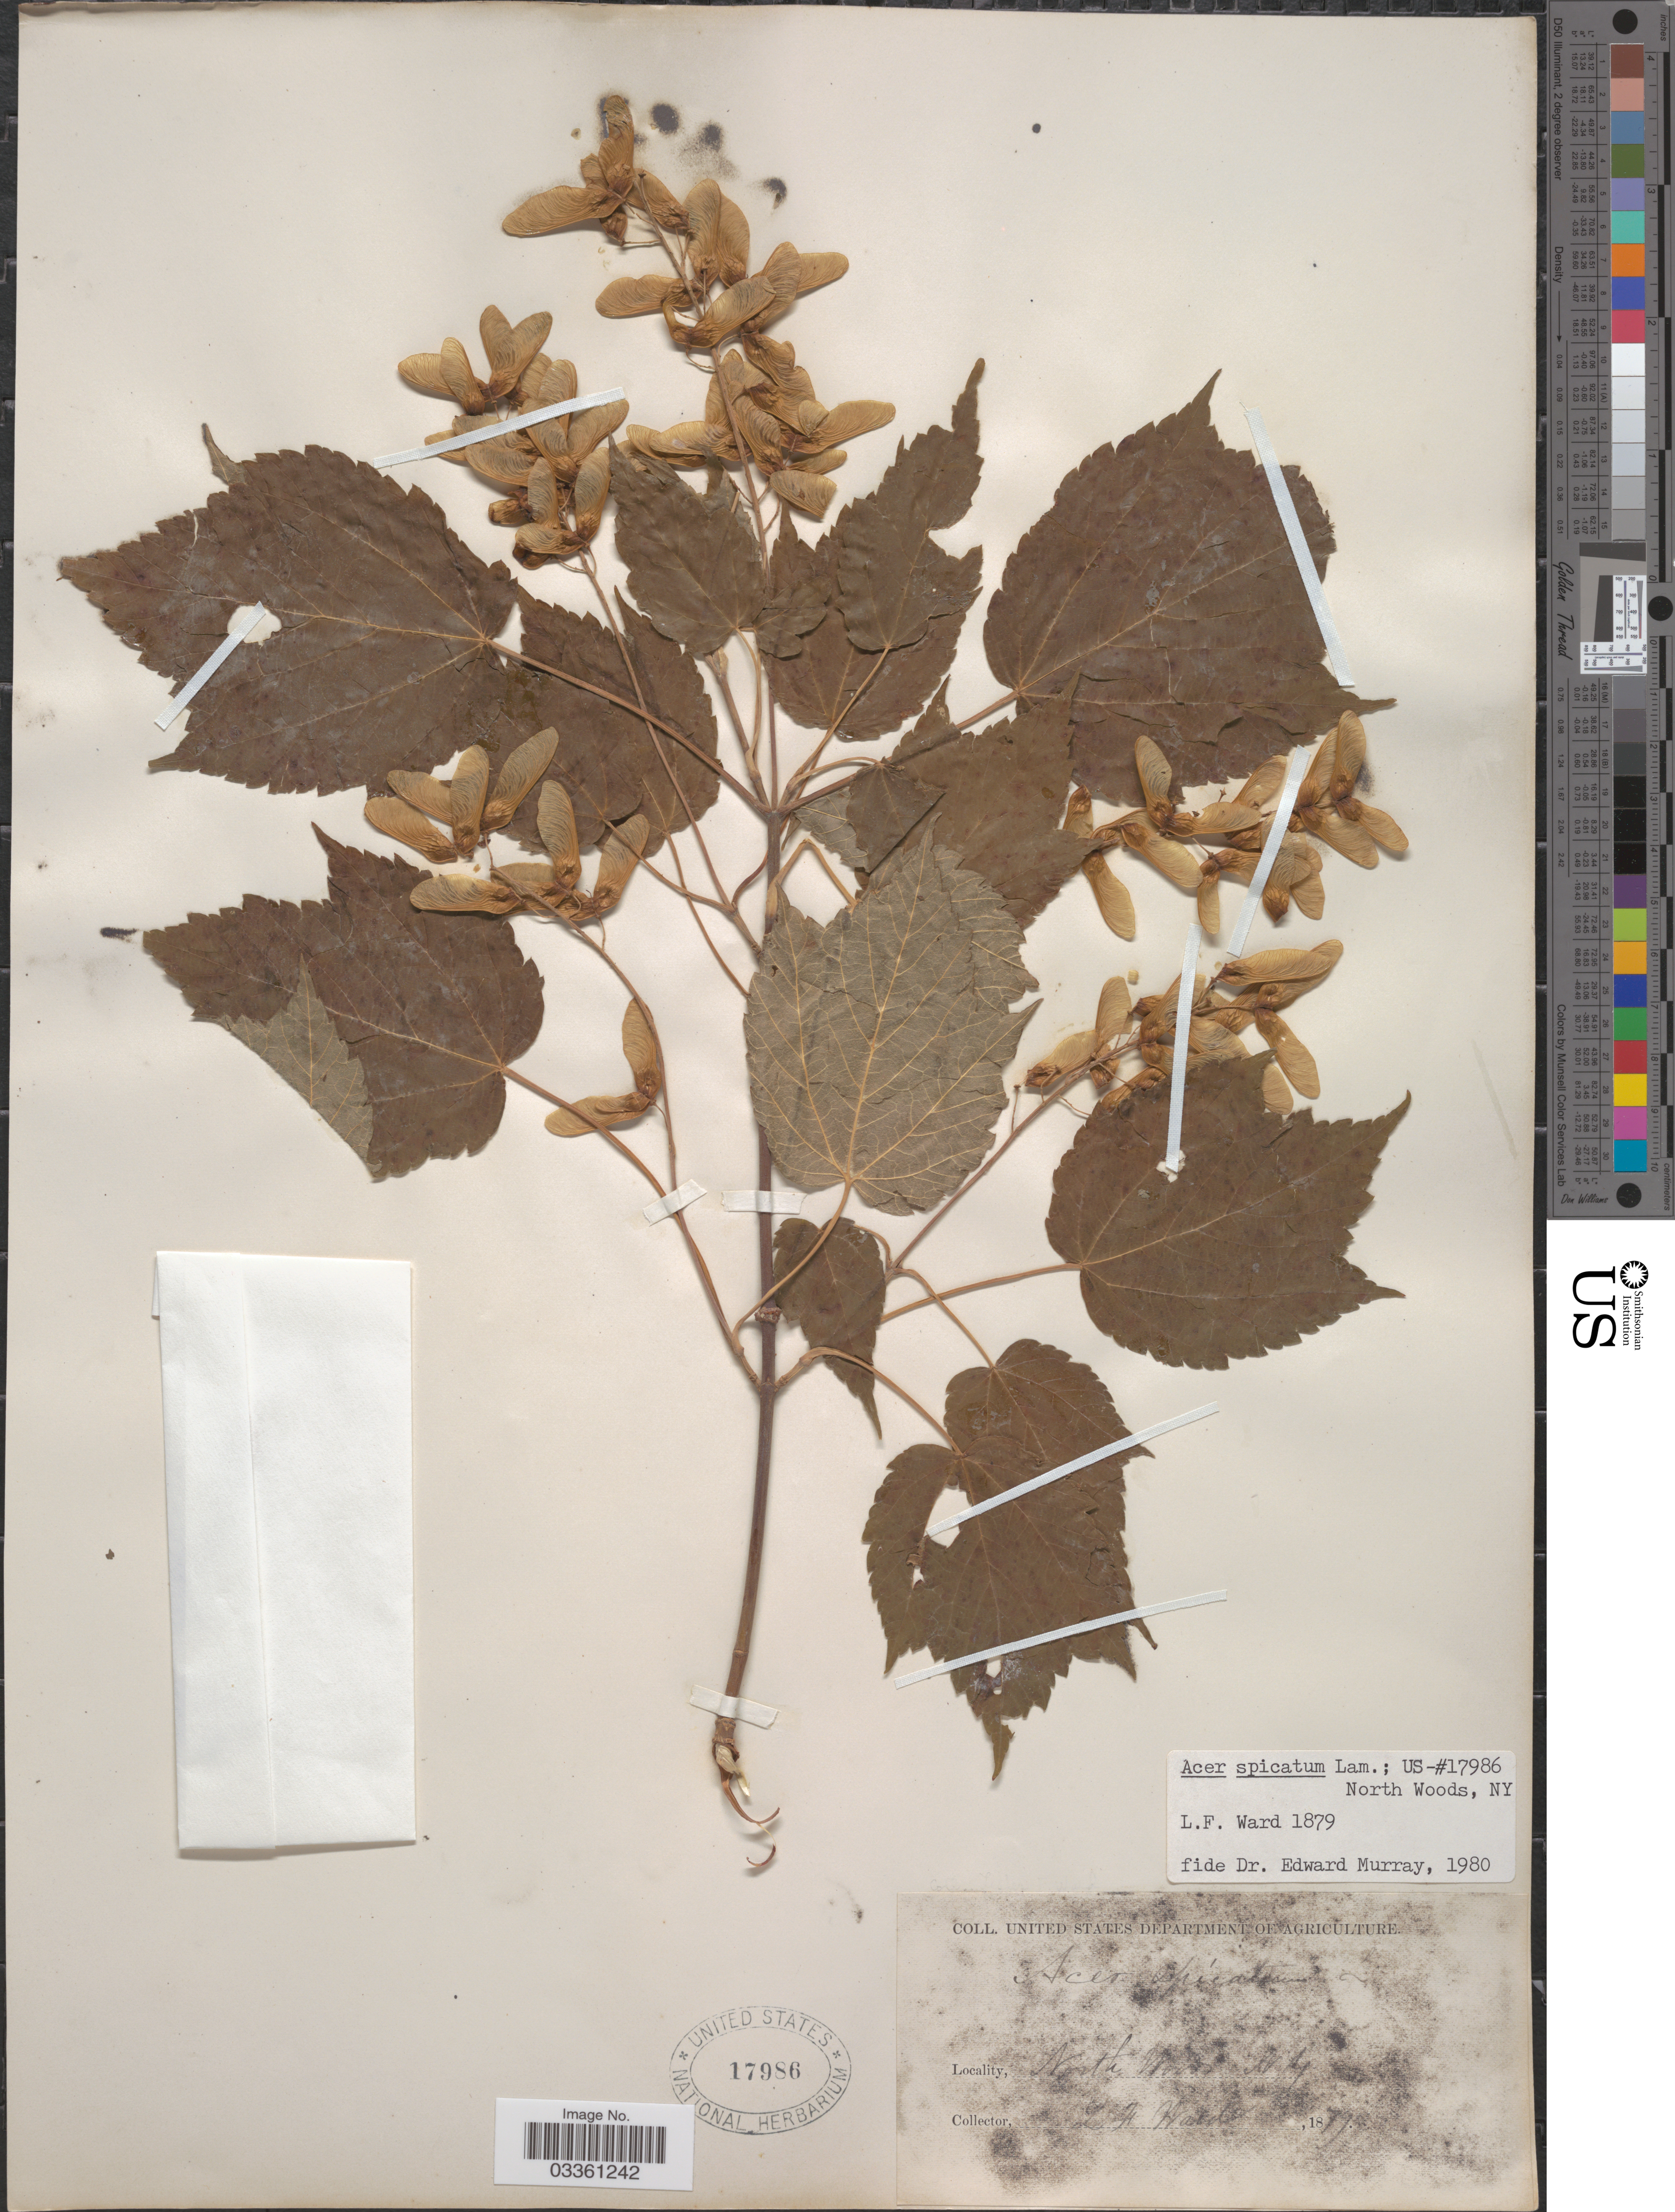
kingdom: Plantae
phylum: Tracheophyta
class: Magnoliopsida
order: Sapindales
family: Sapindaceae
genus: Acer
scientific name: Acer spicatum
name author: Lam.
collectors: L. F. Ward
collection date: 1879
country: United States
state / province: New York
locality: North woods.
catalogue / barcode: US 17986